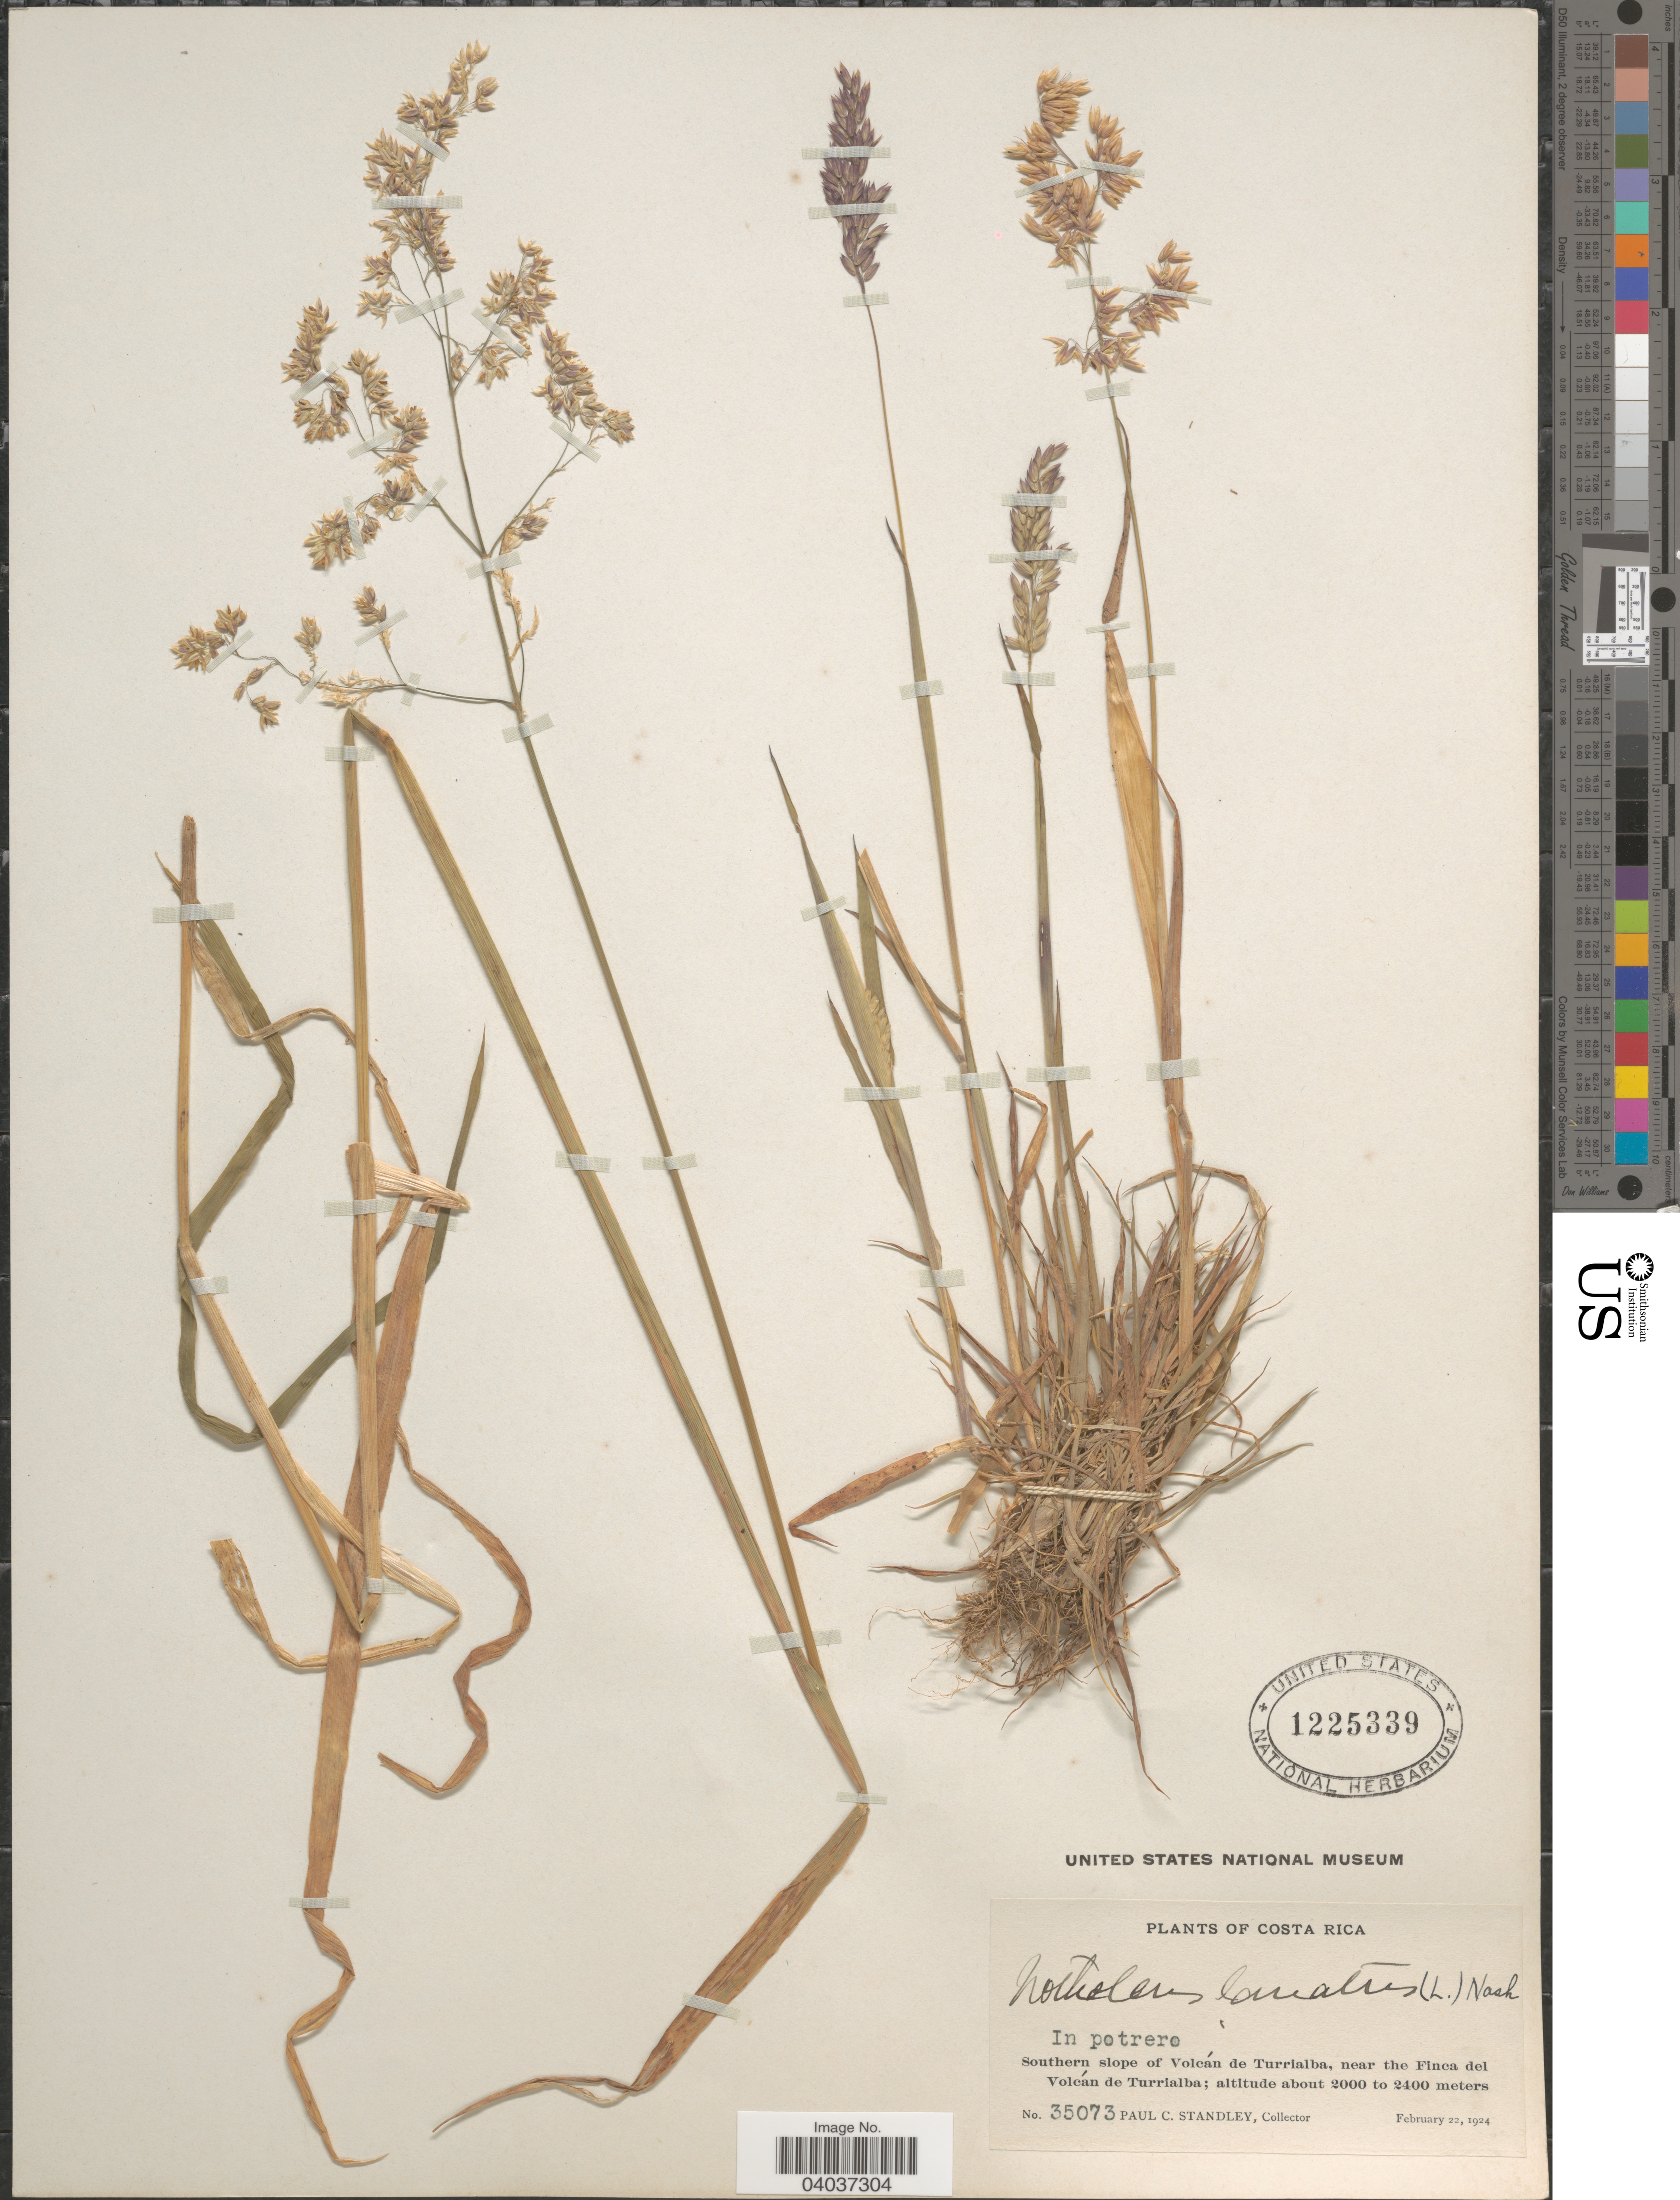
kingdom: Plantae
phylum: Tracheophyta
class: Liliopsida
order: Poales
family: Poaceae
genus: Holcus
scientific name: Holcus lanatus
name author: L.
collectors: P. C. Standley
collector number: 35073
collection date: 1924-02-22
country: Costa Rica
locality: Southern slope of Volcán de Turrialba, near the Finca del Volcán de Turrialba.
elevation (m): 2000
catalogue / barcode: US 1225339